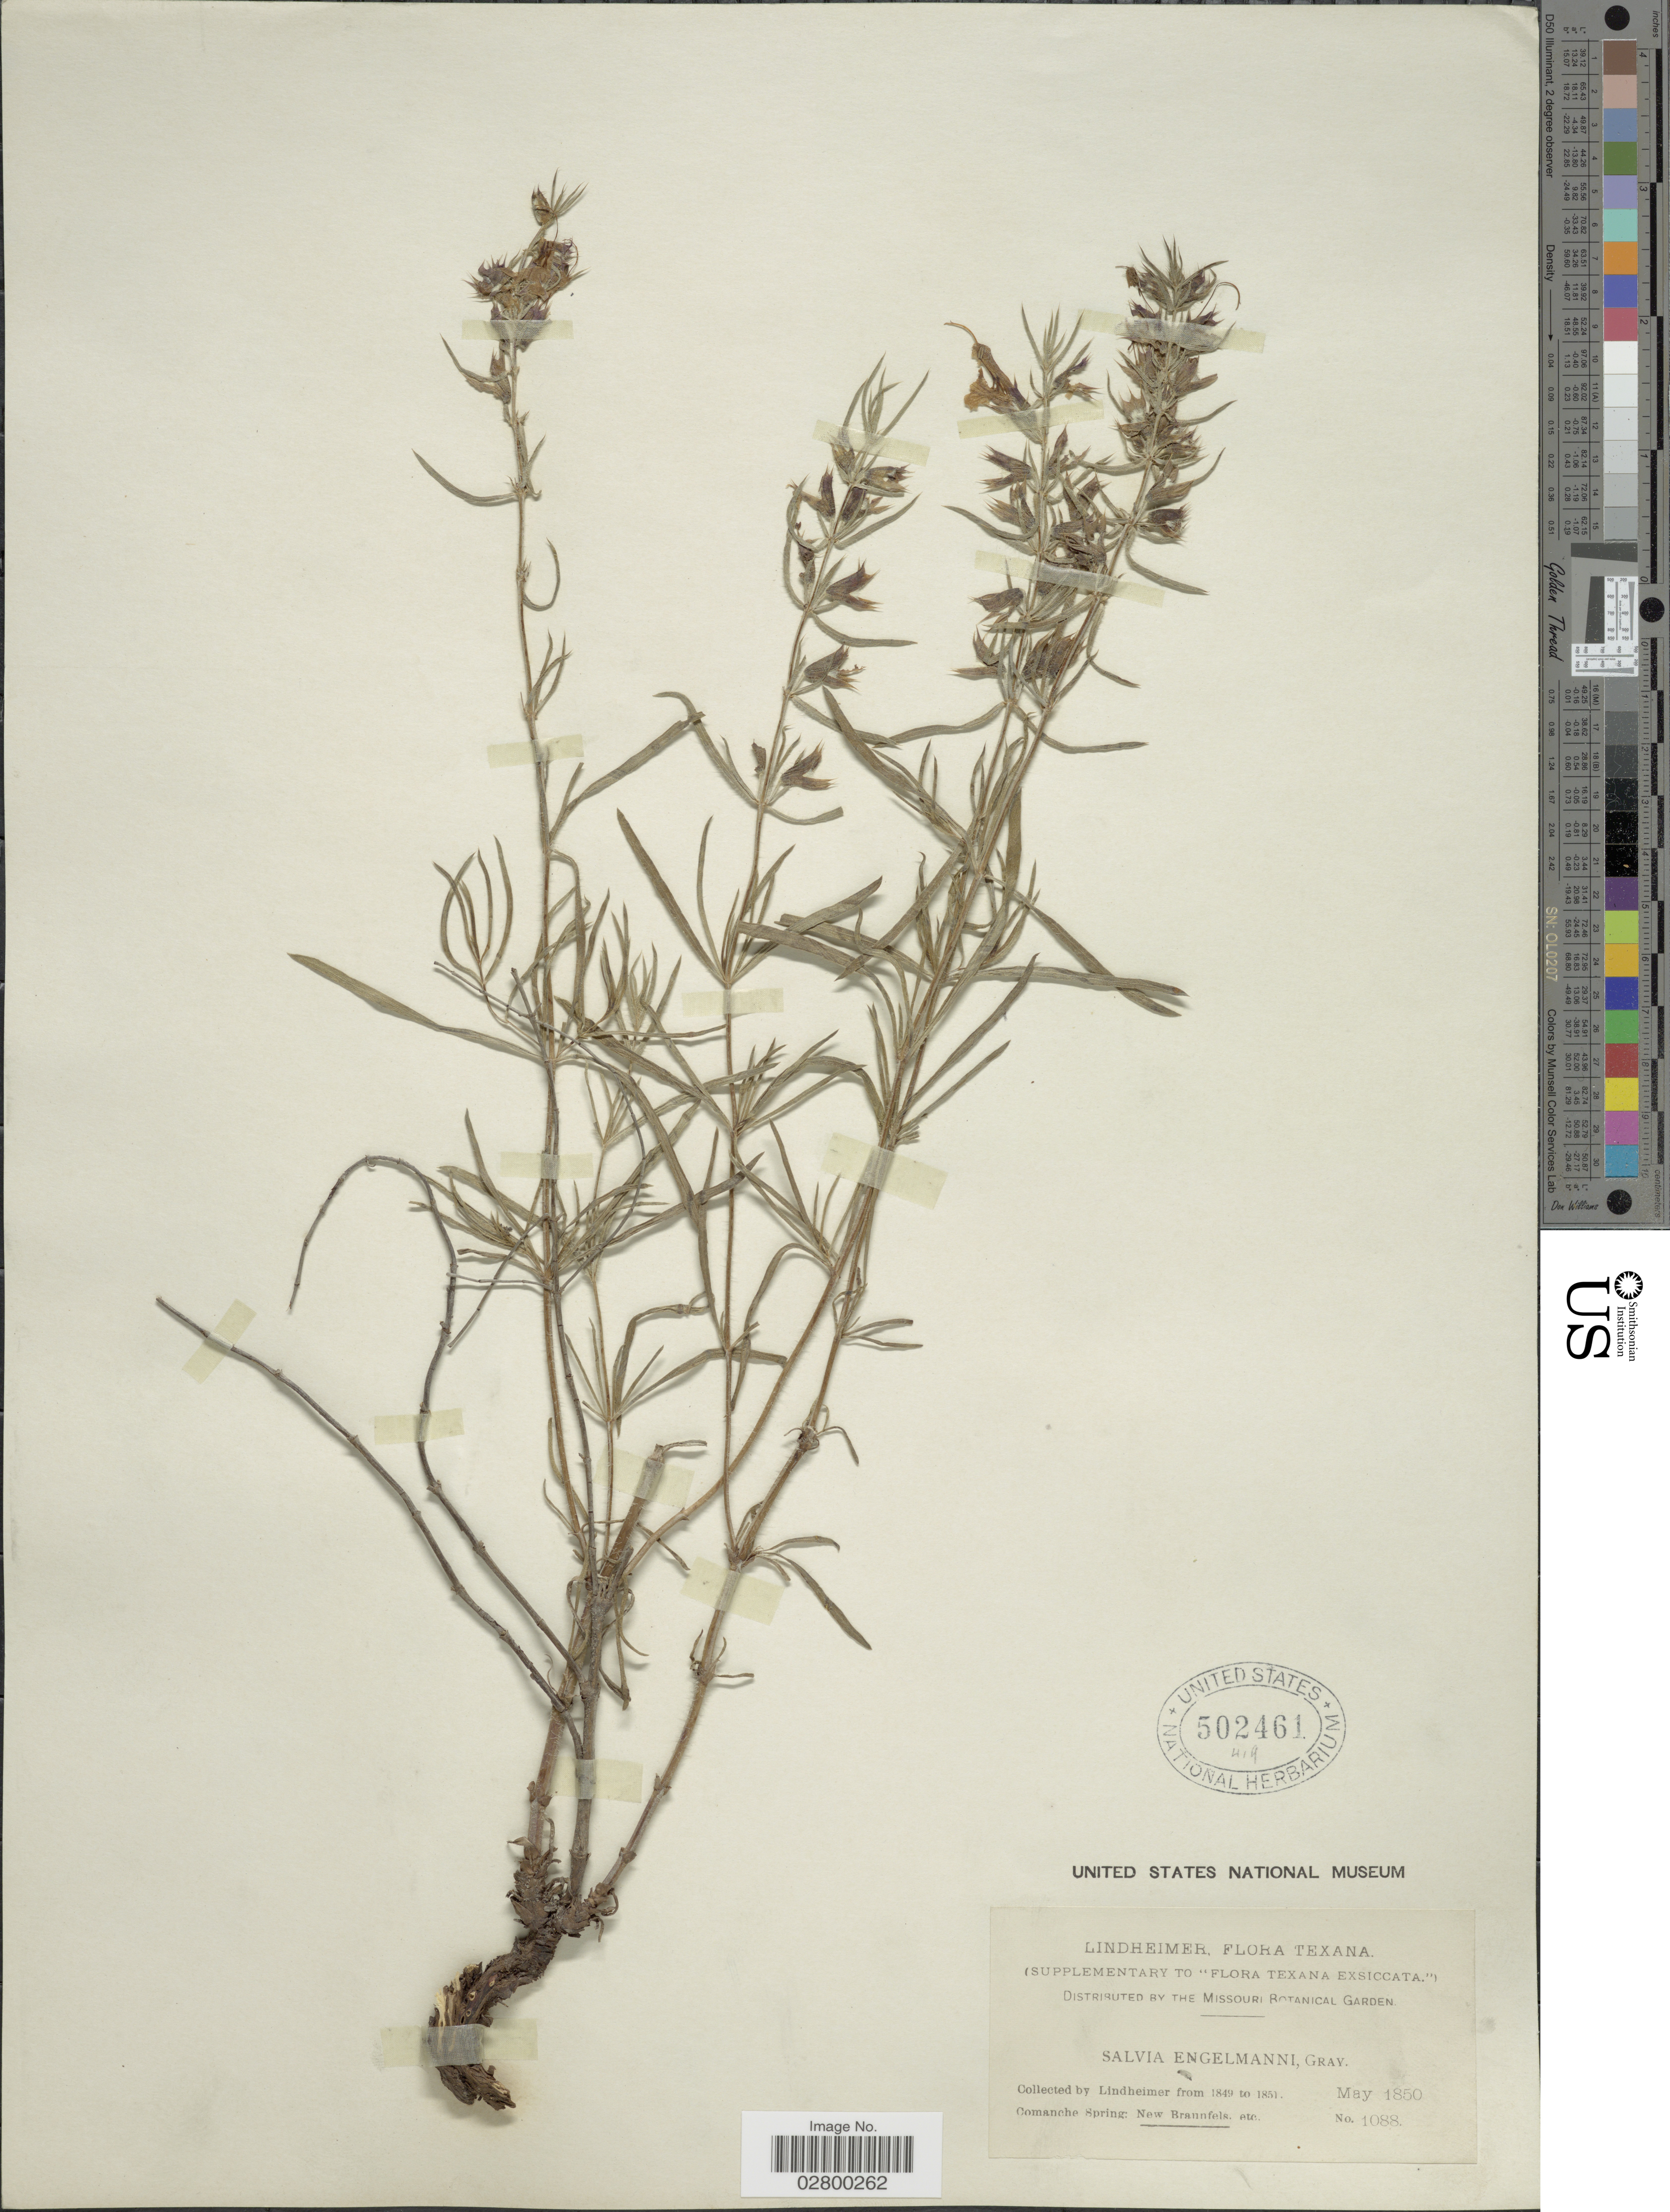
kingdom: Plantae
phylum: Tracheophyta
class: Magnoliopsida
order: Lamiales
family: Lamiaceae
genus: Salvia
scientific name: Salvia texana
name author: (Scheele) Torr.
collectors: -. Lindheimer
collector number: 1088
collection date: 1850-05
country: United States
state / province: Texas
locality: Comanche Spring: New Braunfels, etc.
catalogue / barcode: US 502461